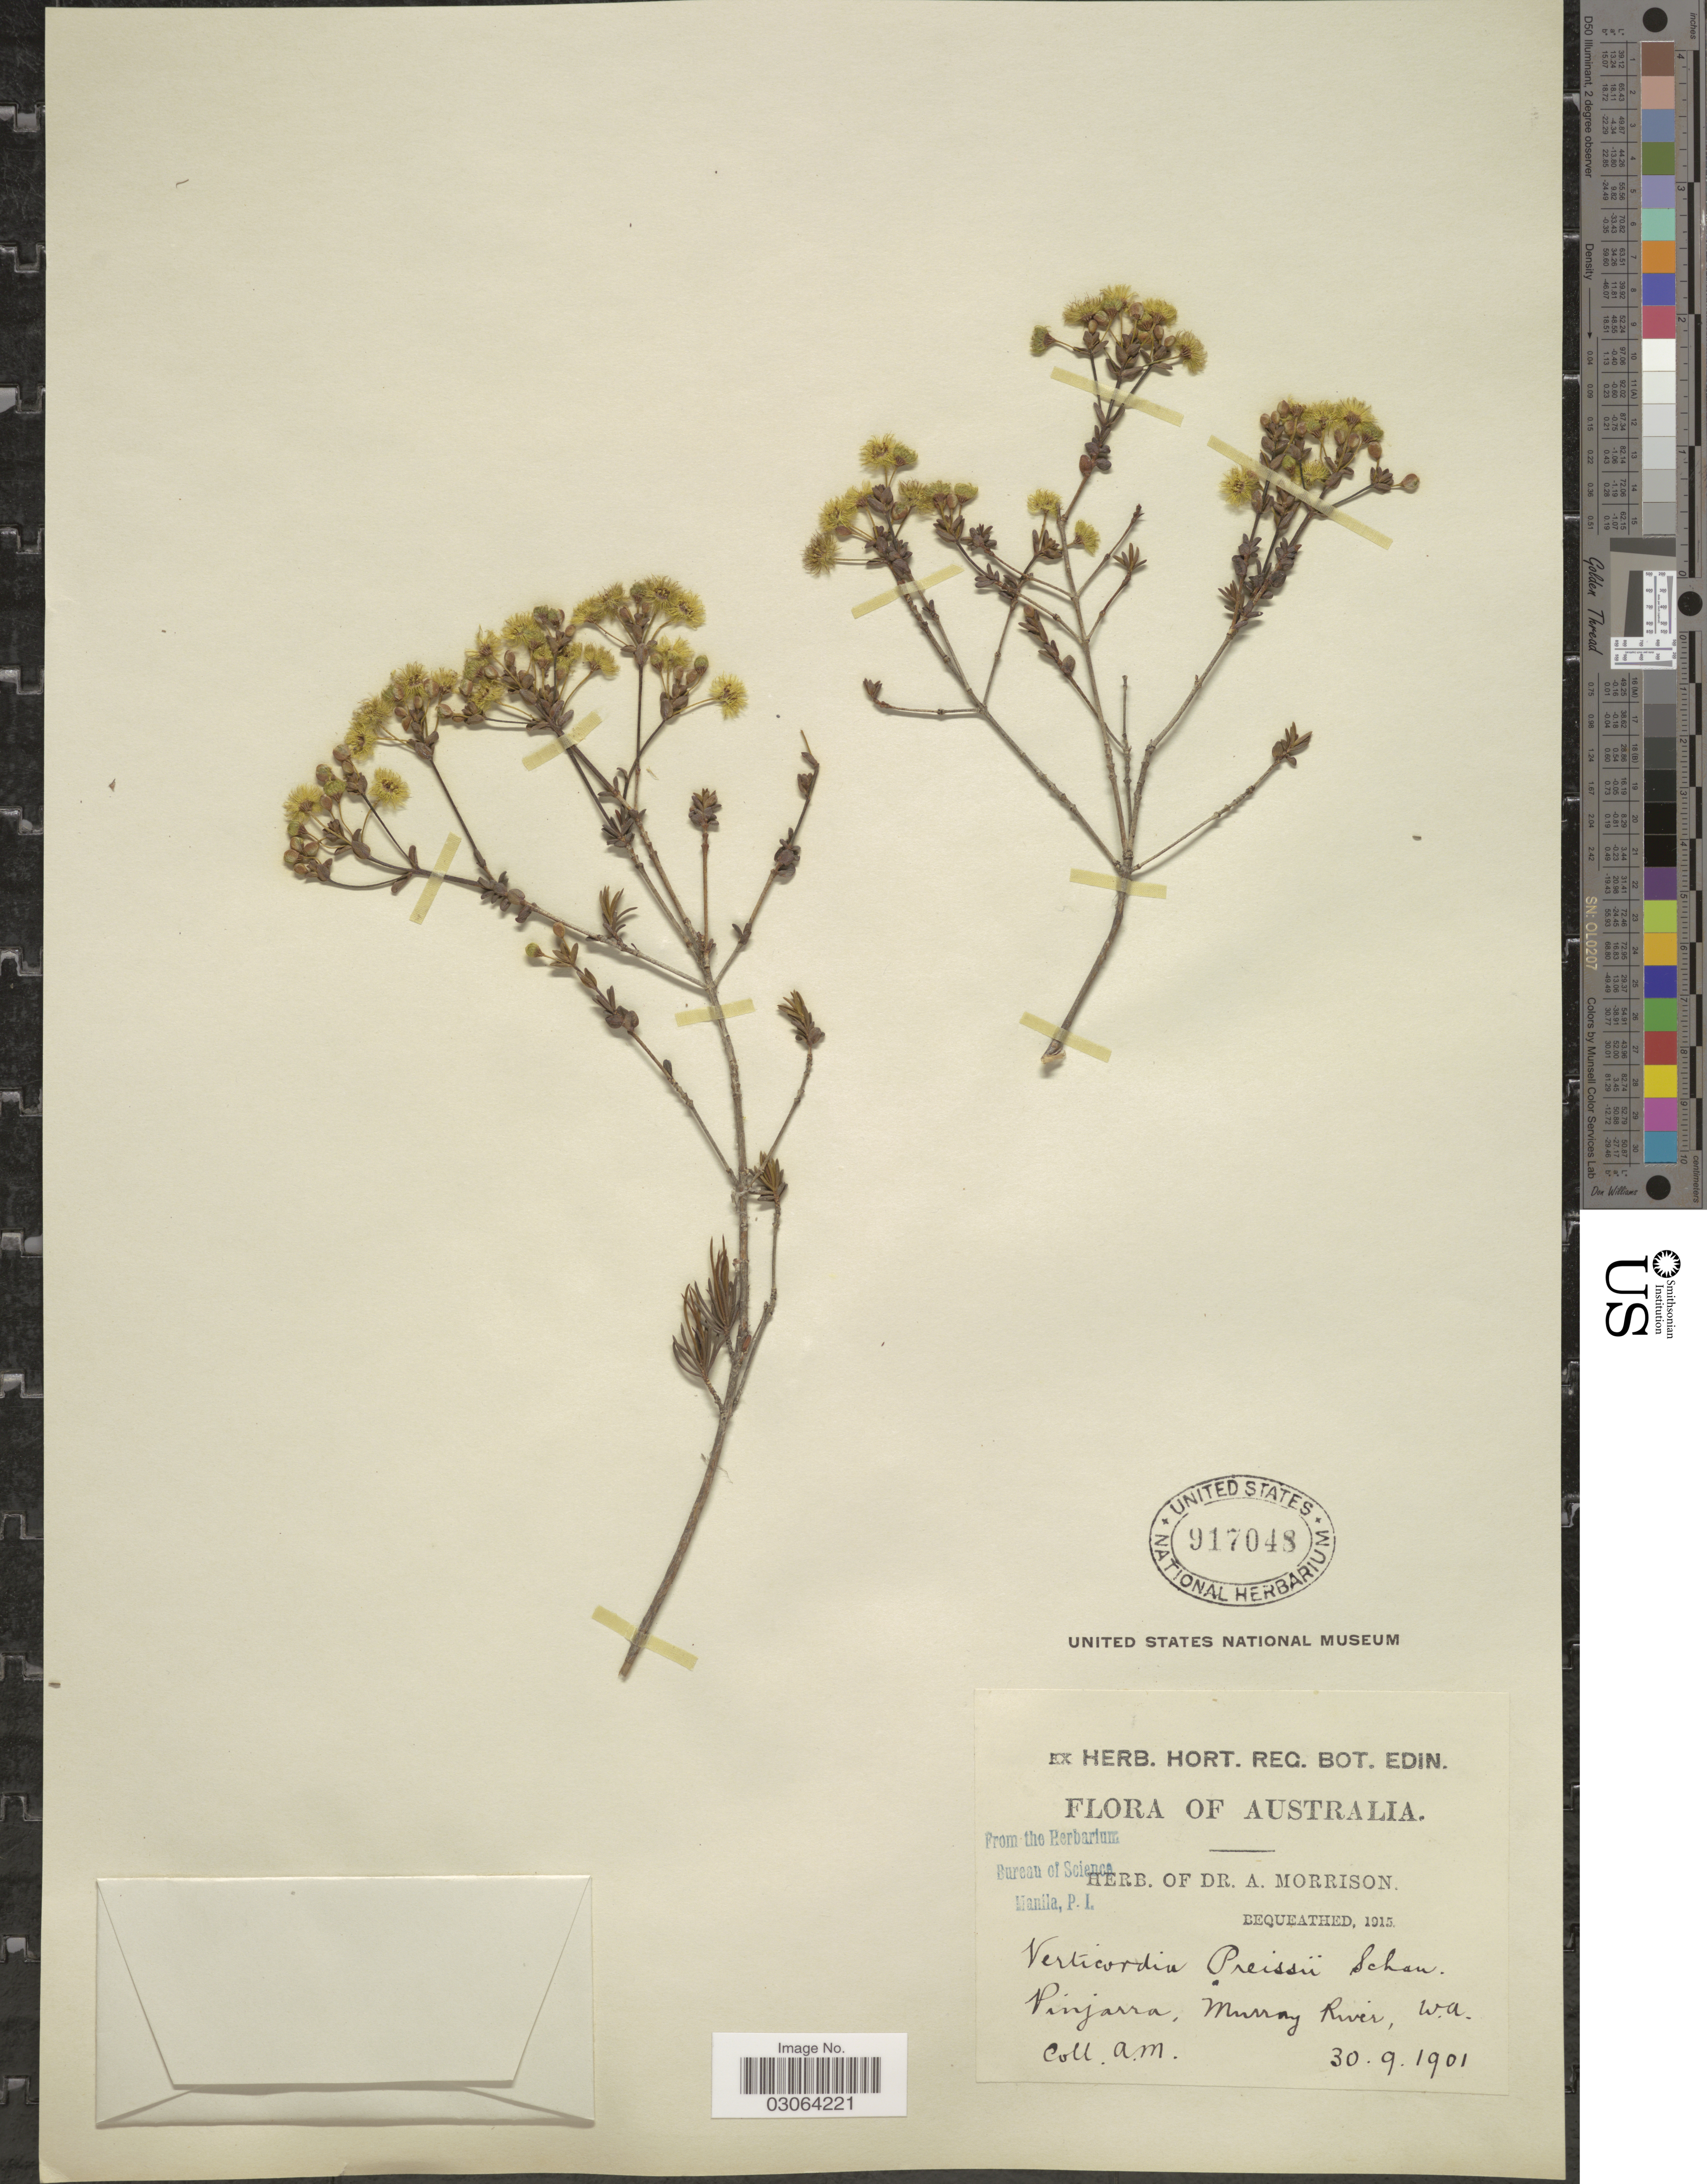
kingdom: Plantae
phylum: Tracheophyta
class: Magnoliopsida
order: Myrtales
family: Myrtaceae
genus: Verticordia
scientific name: Verticordia preissii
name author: Schauer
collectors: A. Morrison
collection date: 1901-09-30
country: Australia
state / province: Western Australia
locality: Pinjarra, Murray River, W.A.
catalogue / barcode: US 917048